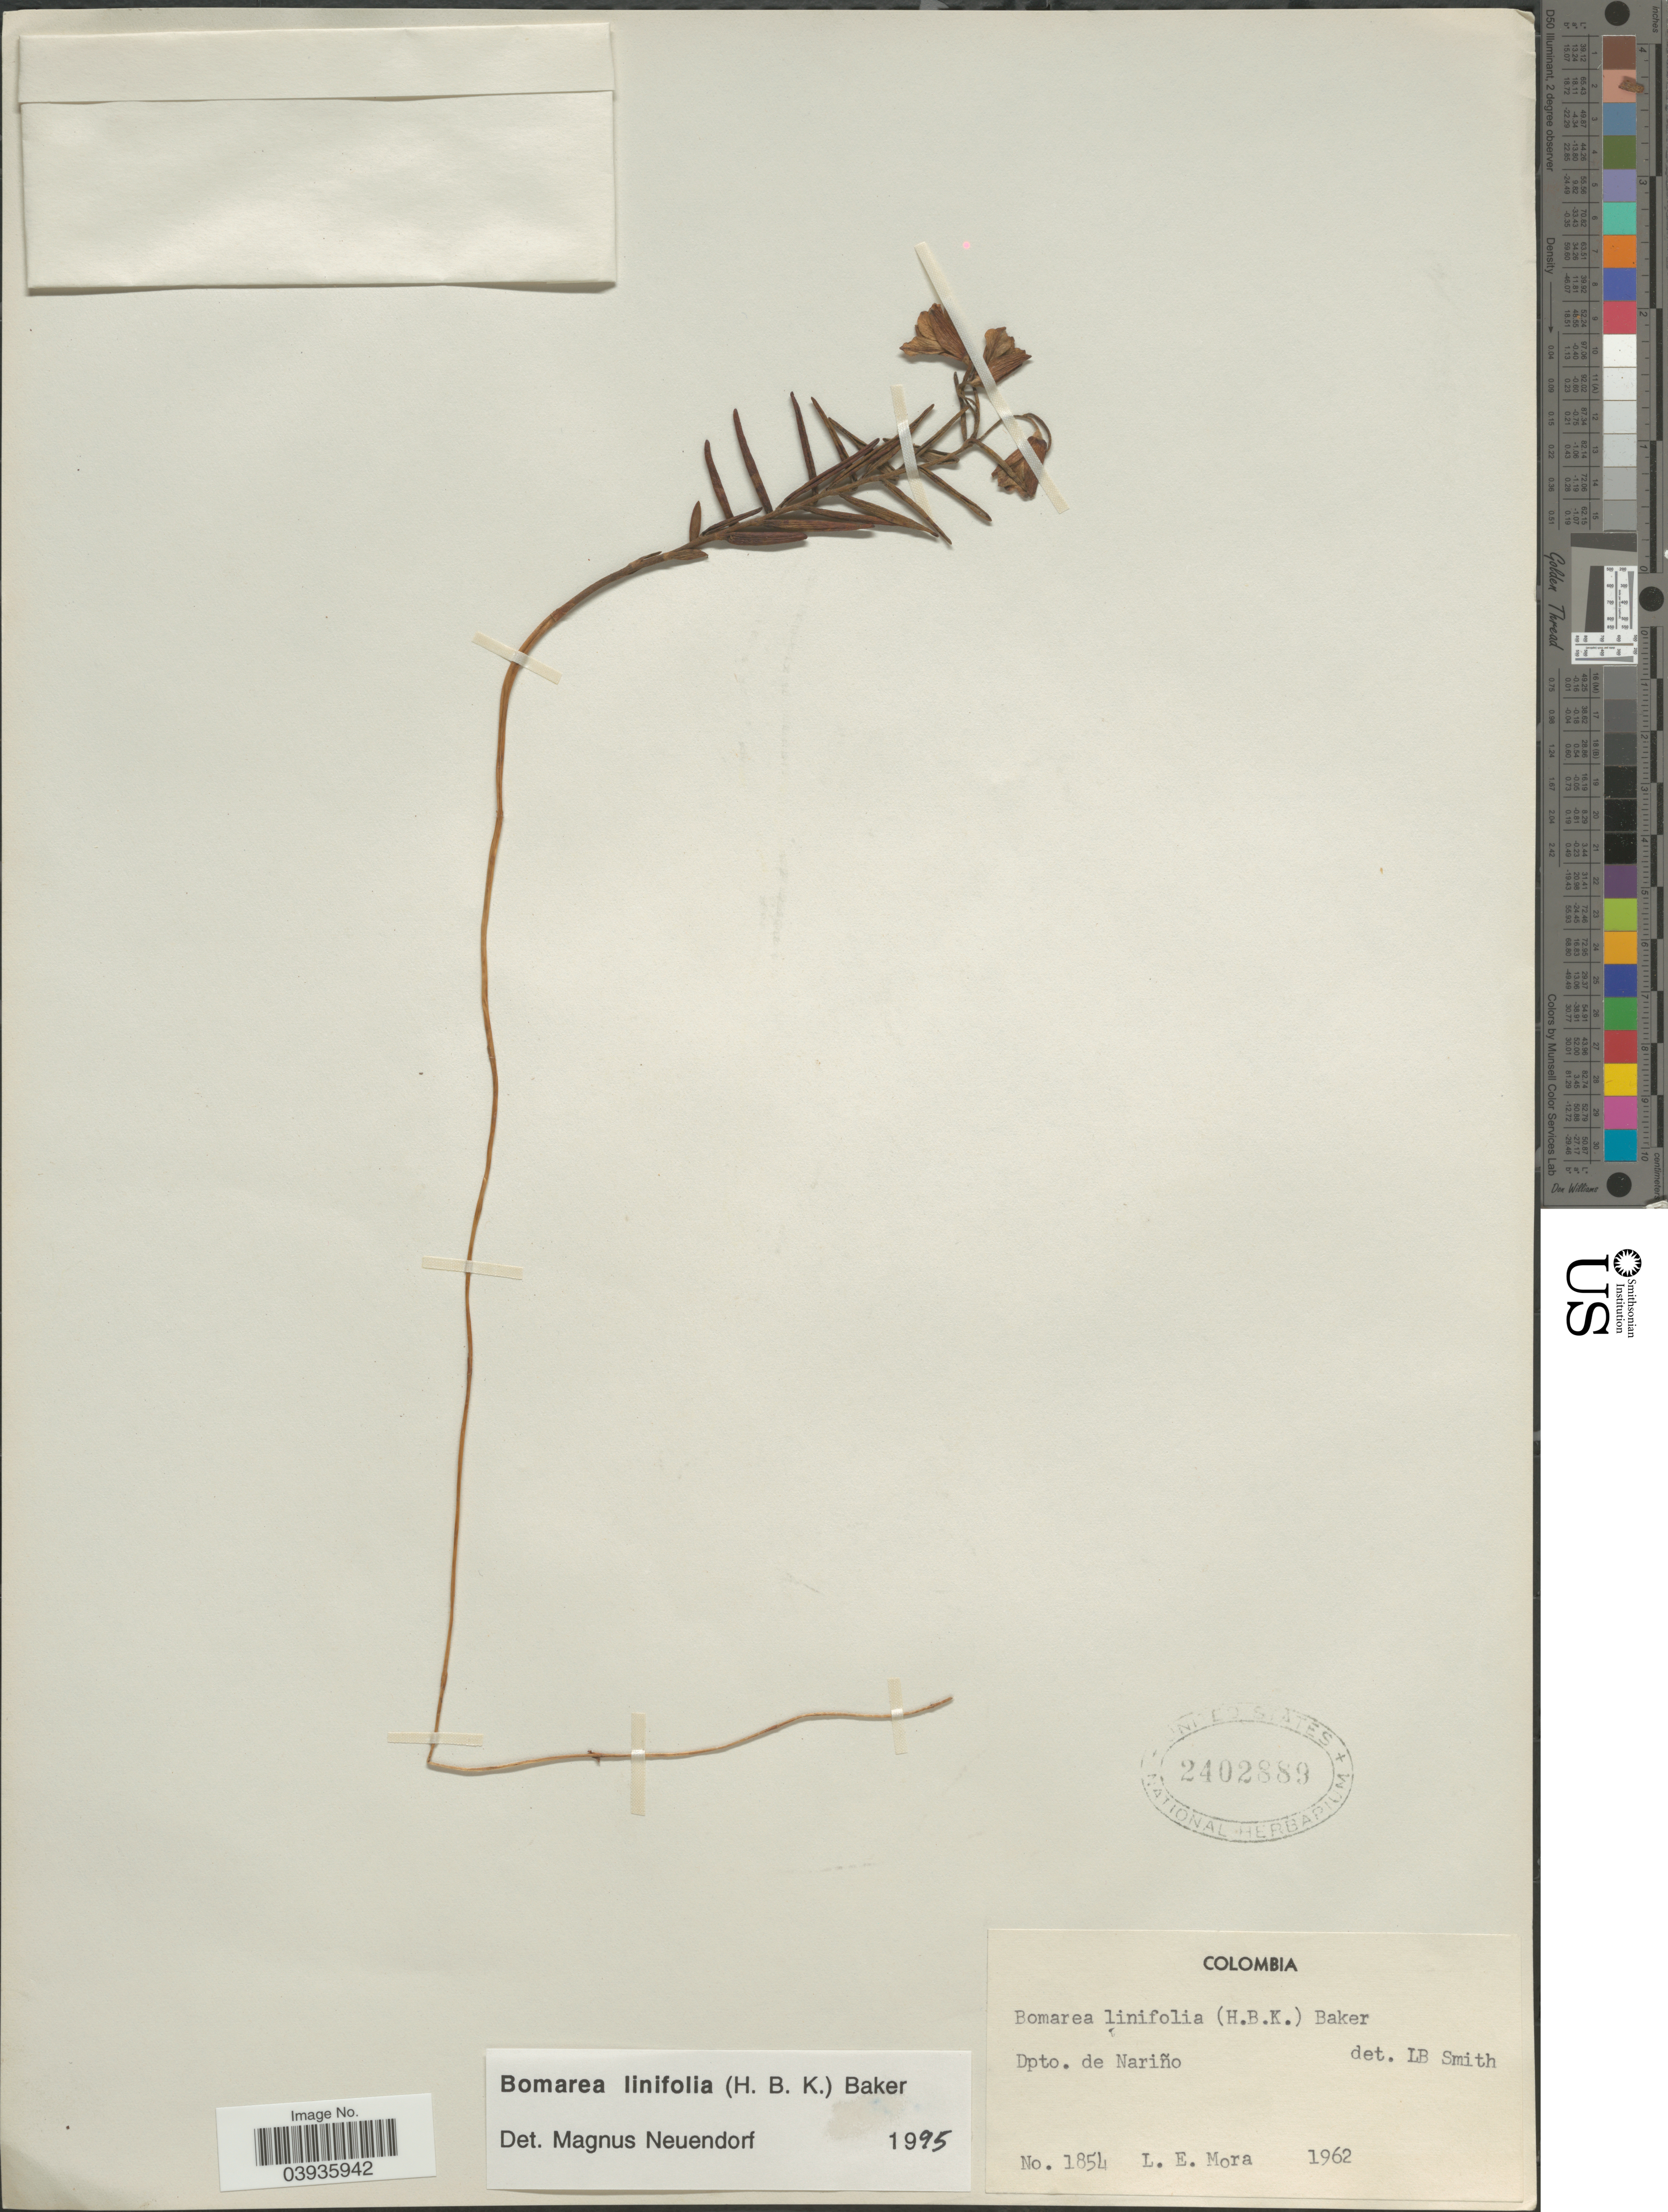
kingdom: Plantae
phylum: Tracheophyta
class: Liliopsida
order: Liliales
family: Alstroemeriaceae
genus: Bomarea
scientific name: Bomarea linifolia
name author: (Kunth) Baker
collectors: L. Mora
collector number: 1854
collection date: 1962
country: Colombia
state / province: Nariño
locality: Dpto. de Nariño.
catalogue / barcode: US 2402889